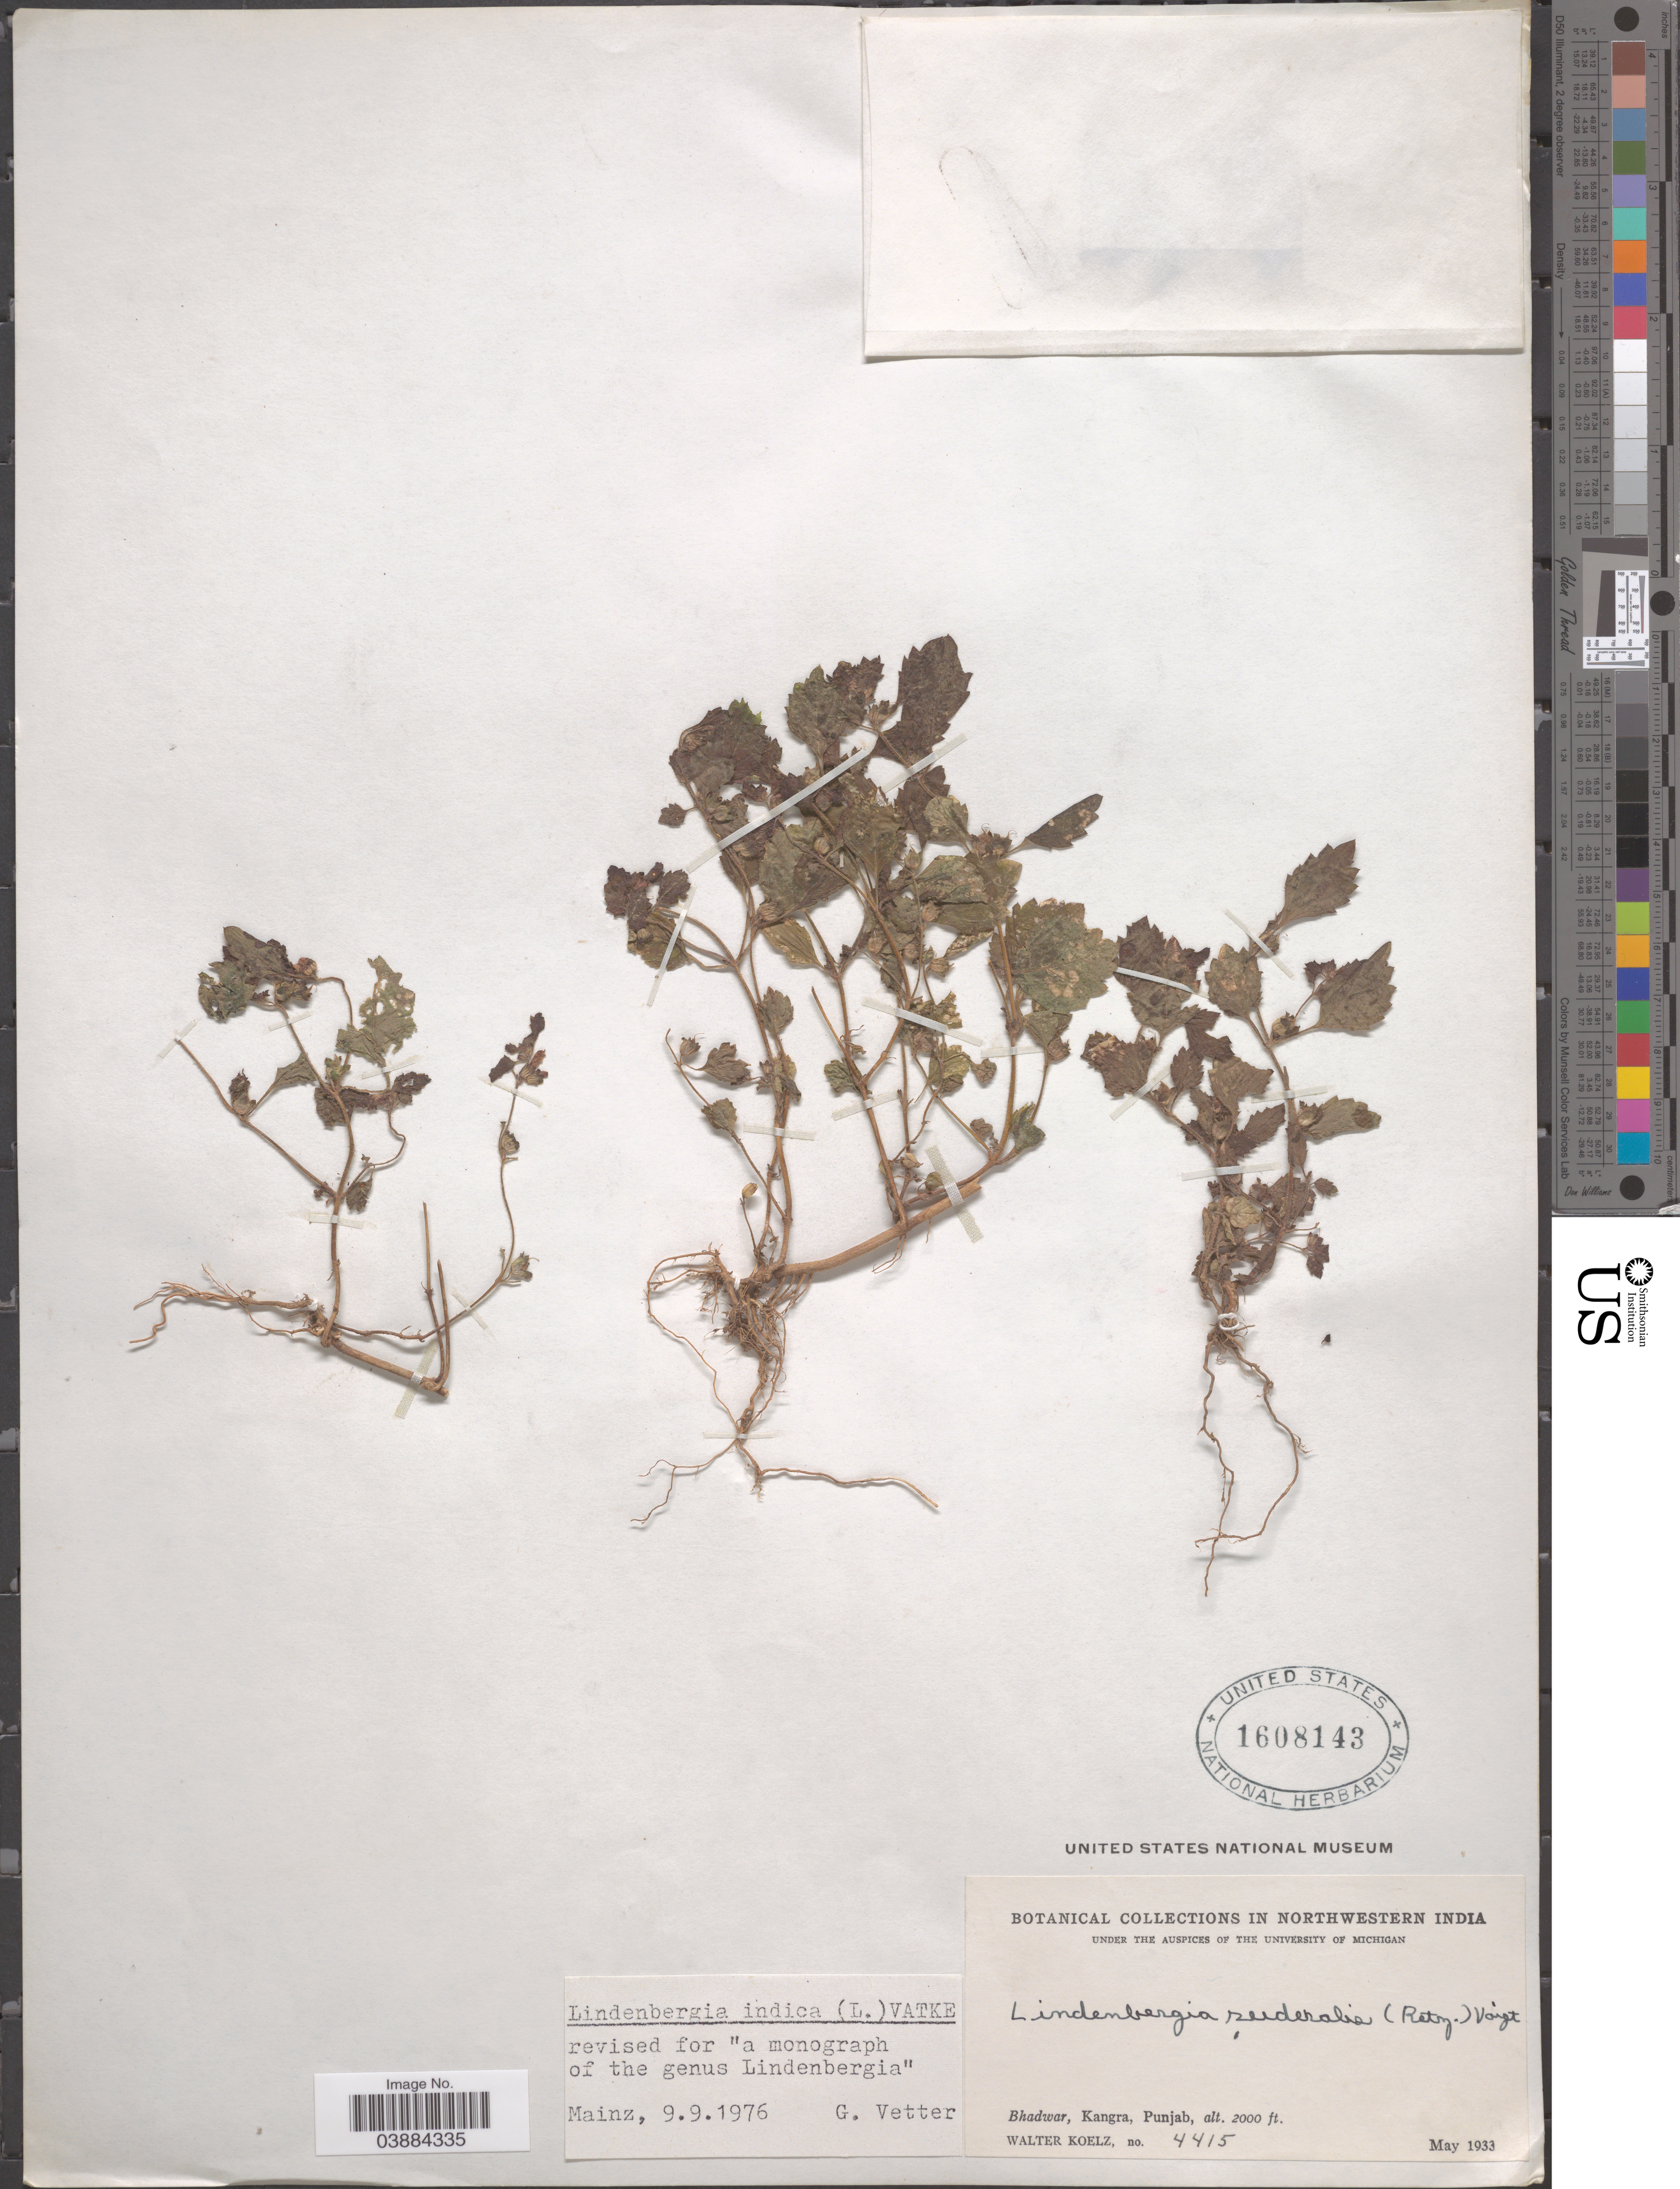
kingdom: Plantae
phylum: Tracheophyta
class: Magnoliopsida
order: Lamiales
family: Orobanchaceae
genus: Lindenbergia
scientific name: Lindenbergia indica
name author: (L.) Vatke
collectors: W. N. Koelz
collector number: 4415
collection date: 1933-05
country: India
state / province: Punjab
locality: Northwestern India. Bhadwar, Kangra.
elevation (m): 610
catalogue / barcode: US 1608143